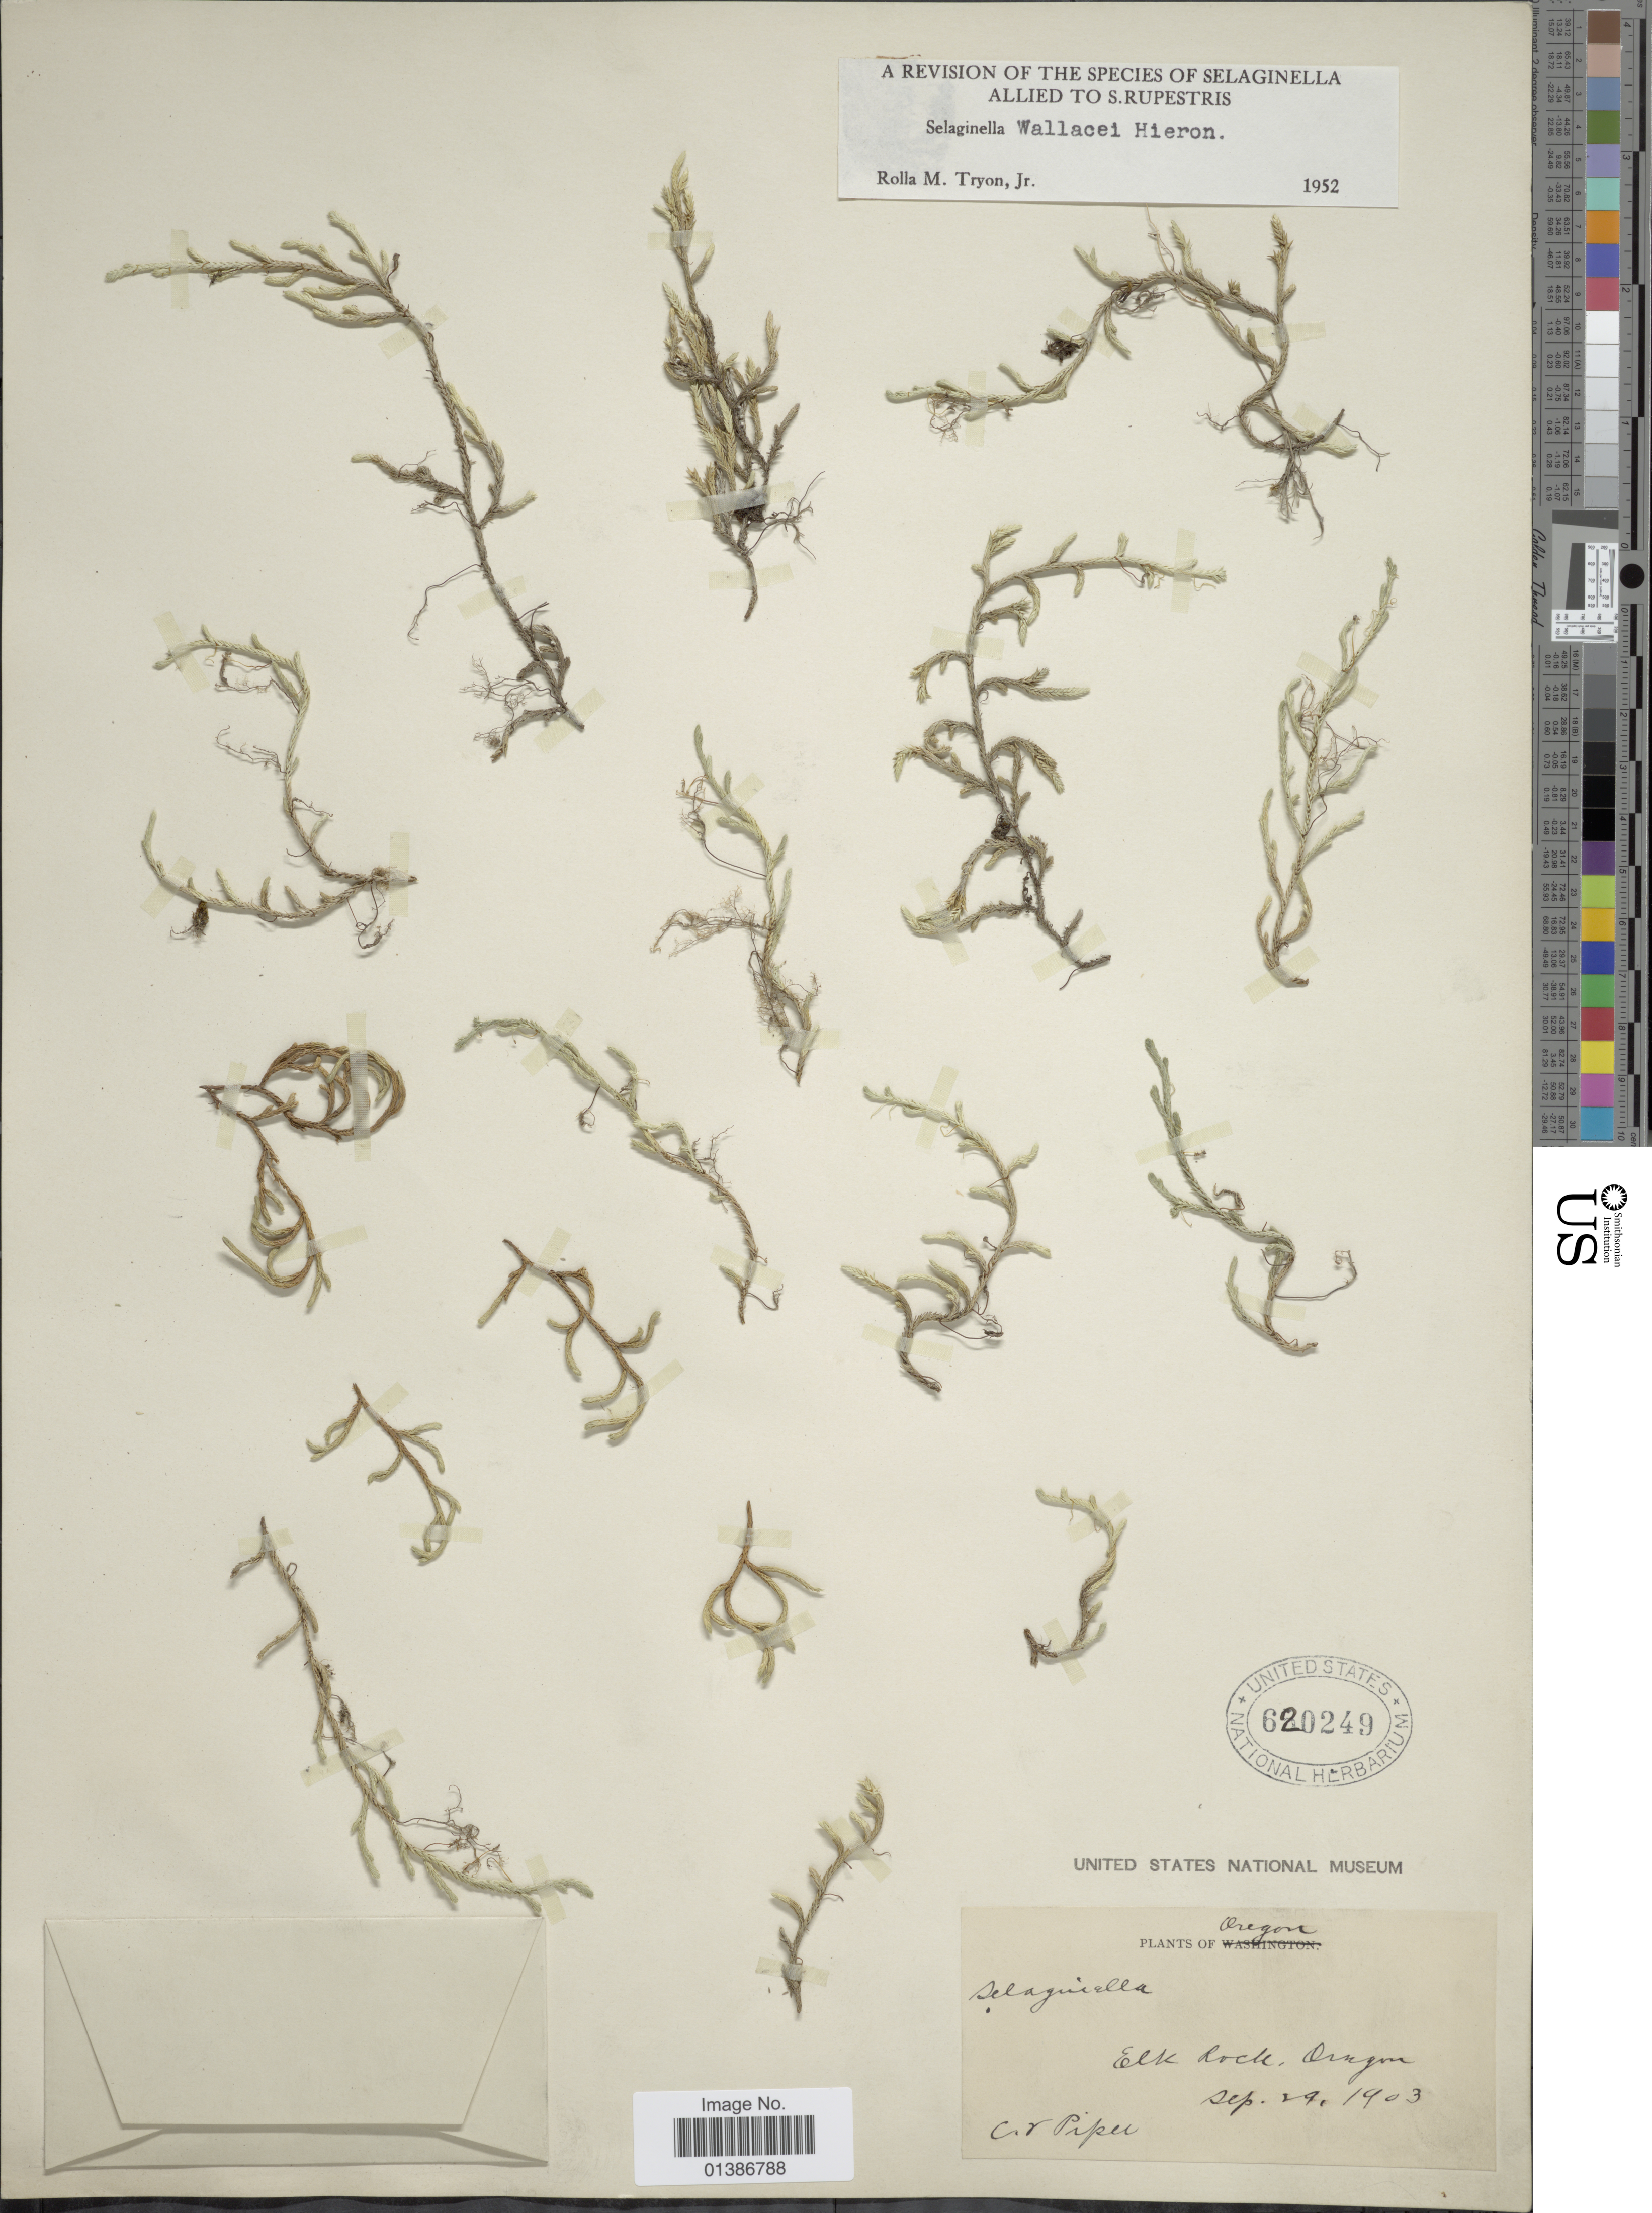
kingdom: Plantae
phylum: Tracheophyta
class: Lycopodiopsida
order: Selaginellales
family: Selaginellaceae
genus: Selaginella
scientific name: Selaginella wallacei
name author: Hieron.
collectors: C. V. Piper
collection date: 1903-09-29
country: United States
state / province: Oregon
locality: Elk Rock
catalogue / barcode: US 620249